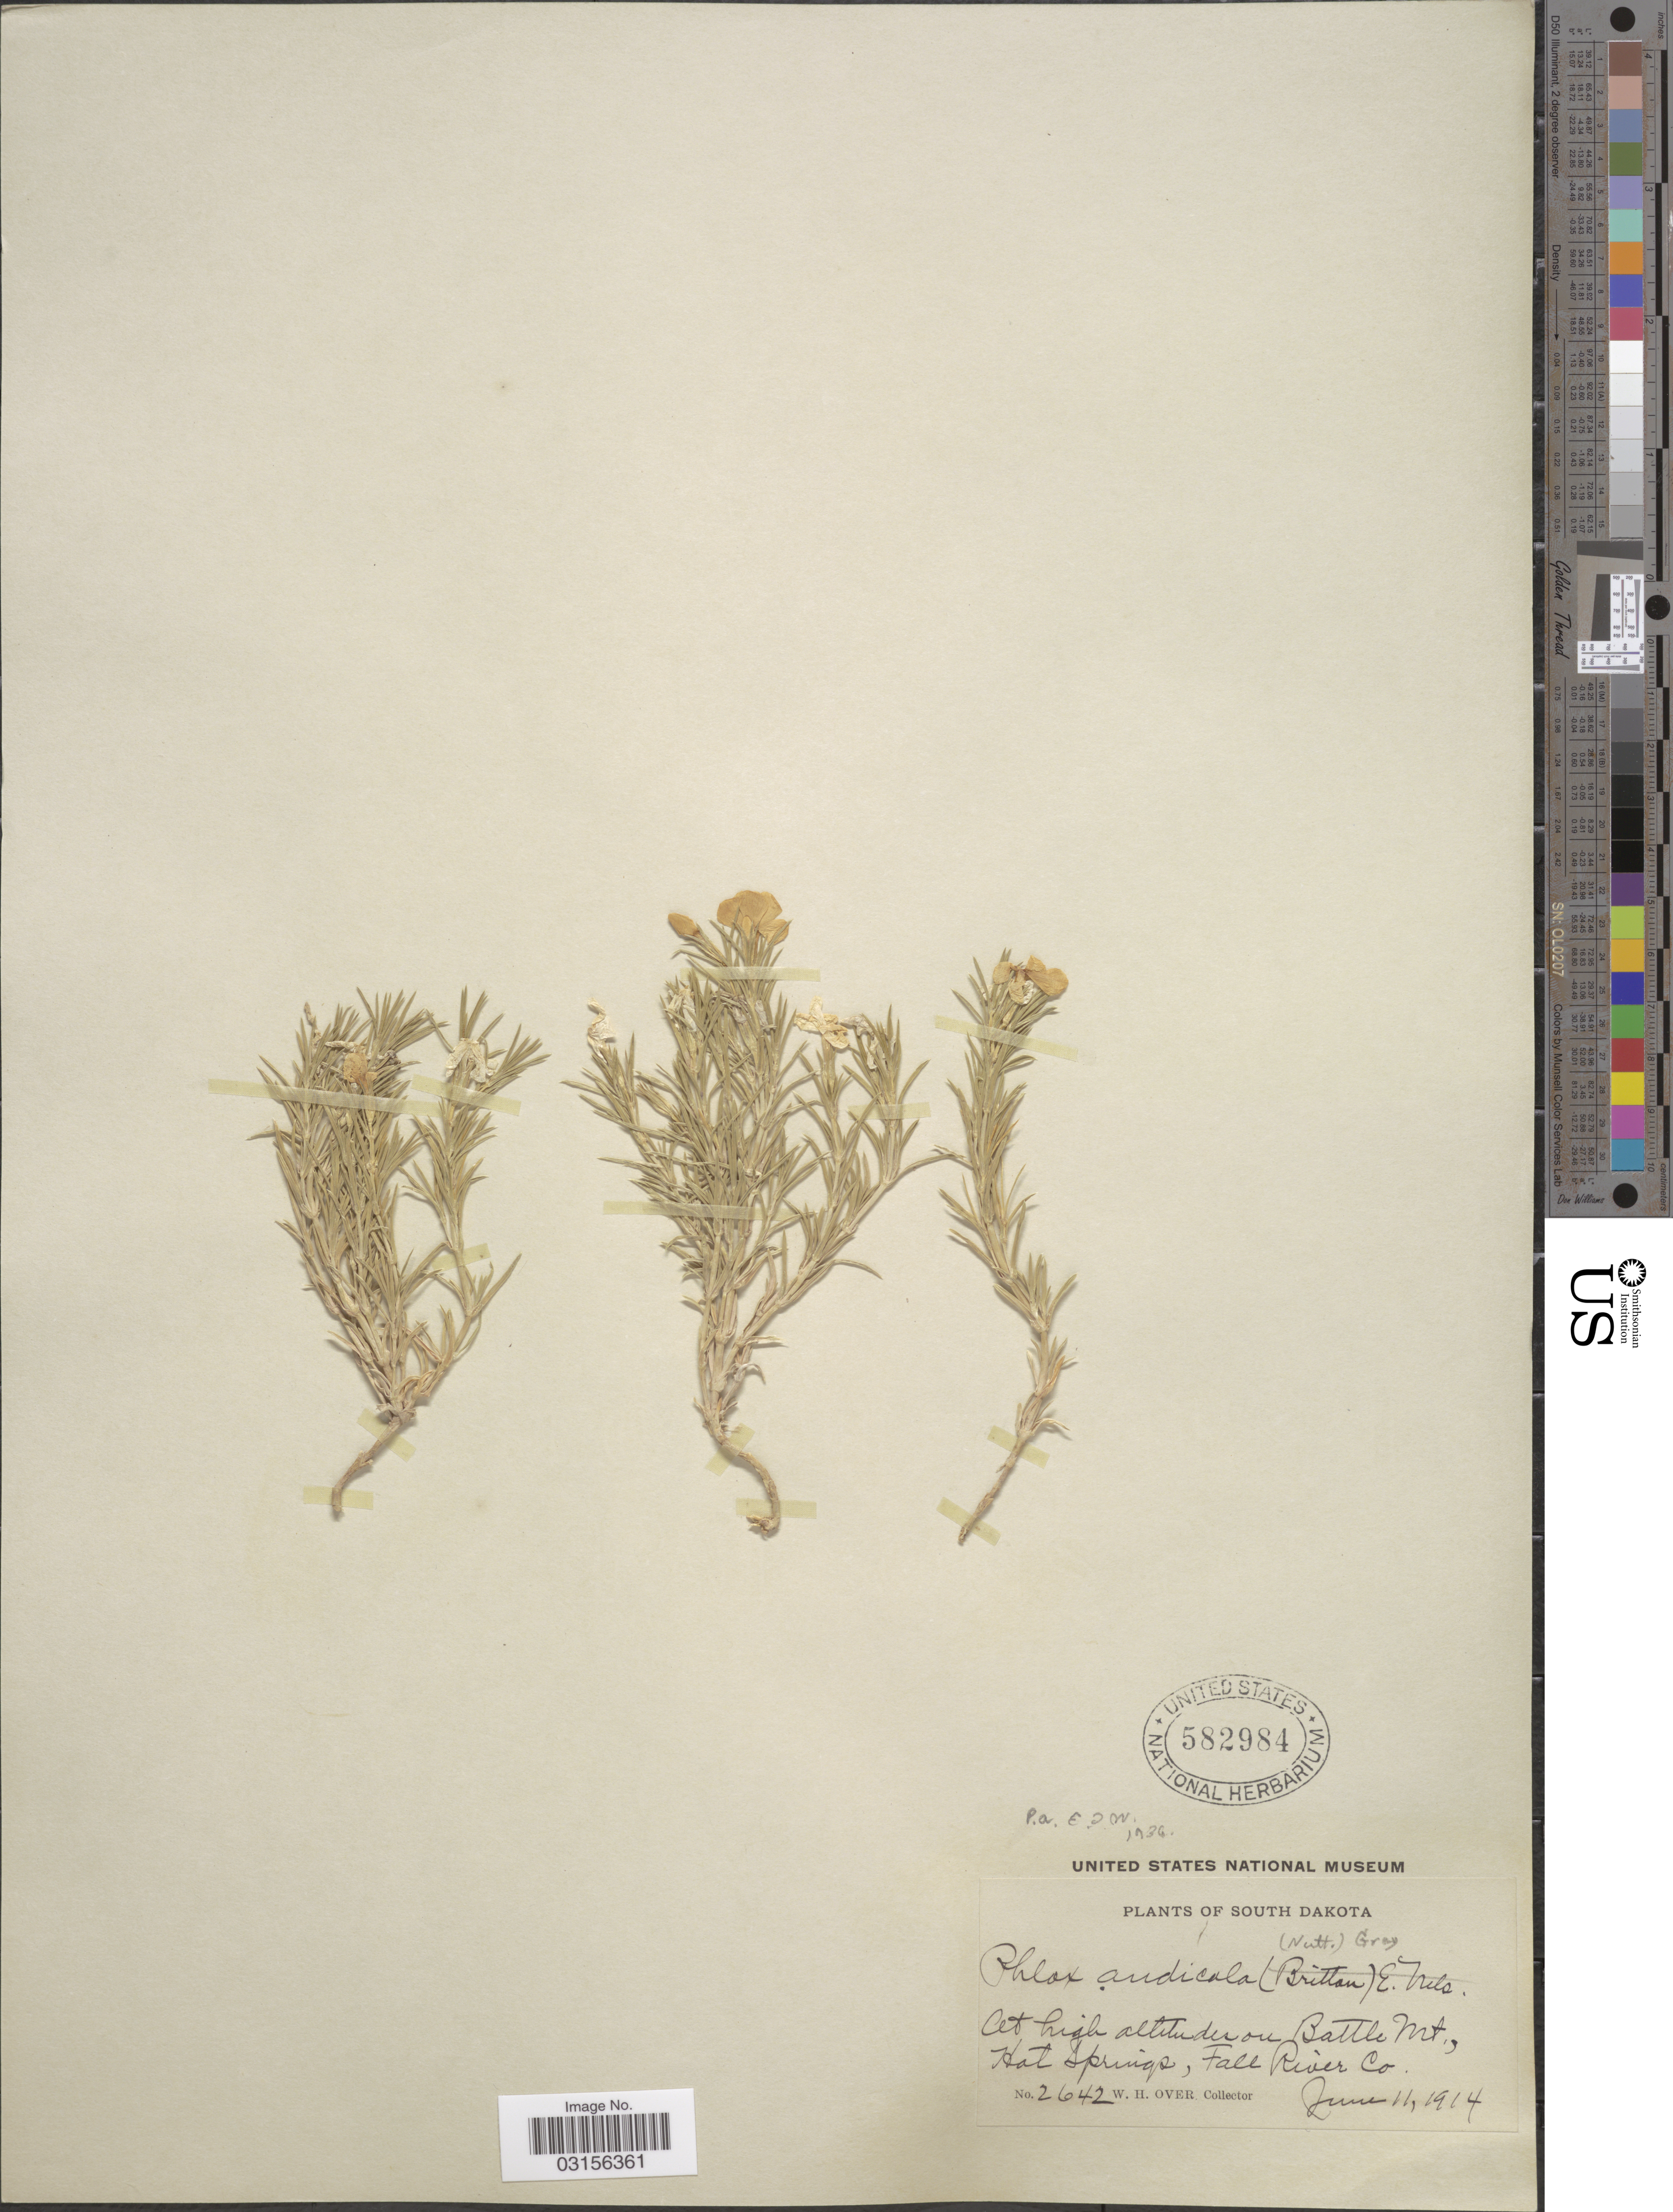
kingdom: Plantae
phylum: Tracheophyta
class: Magnoliopsida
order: Ericales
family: Polemoniaceae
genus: Phlox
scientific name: Phlox andicola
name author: (Britton) E.E. Nelson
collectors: W. Over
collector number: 2642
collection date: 1914-06-11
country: United States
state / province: South Dakota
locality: At high altitudes on Battle Mt., Hot Springs, Fall River Co.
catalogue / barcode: US 582984